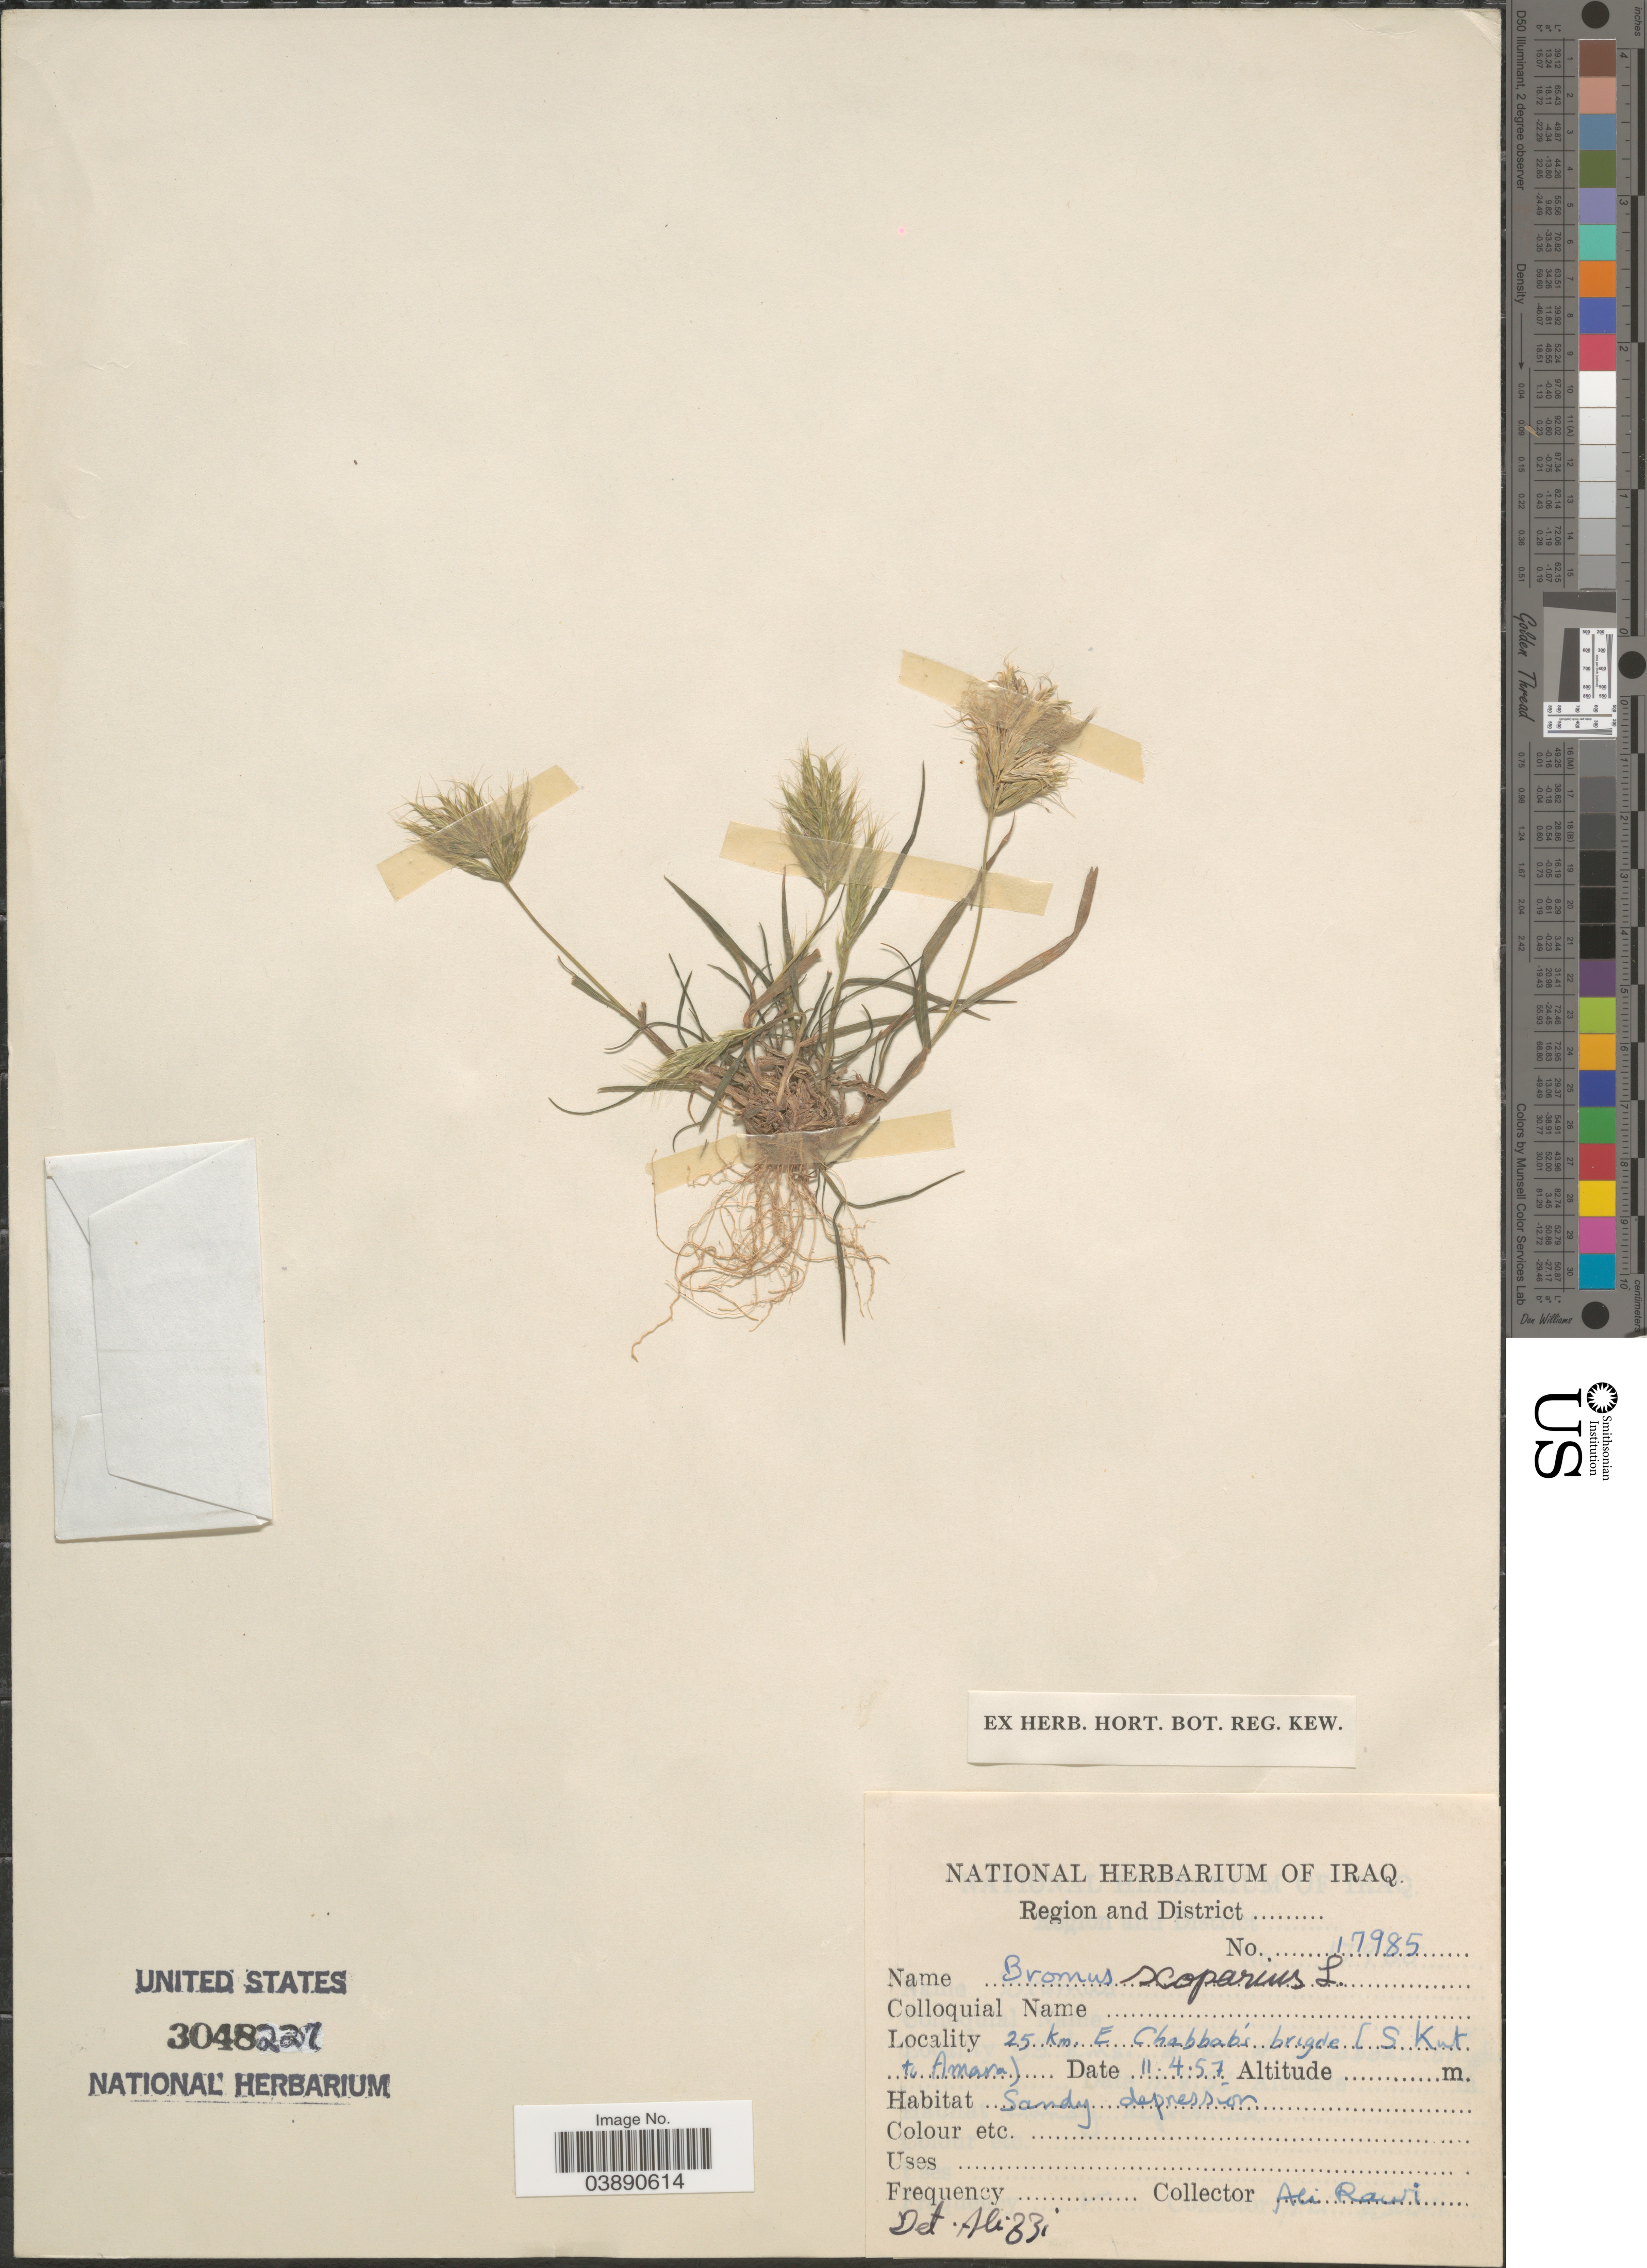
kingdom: Plantae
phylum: Tracheophyta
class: Liliopsida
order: Poales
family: Poaceae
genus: Bromus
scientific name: Bromus scoparius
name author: L.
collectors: A. Rawi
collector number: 17985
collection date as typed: Transcribed d/m/y: 11/4/57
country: Iraq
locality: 25 km, E Chabbab's bridge [S. Kut to Amara).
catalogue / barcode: US 3048227